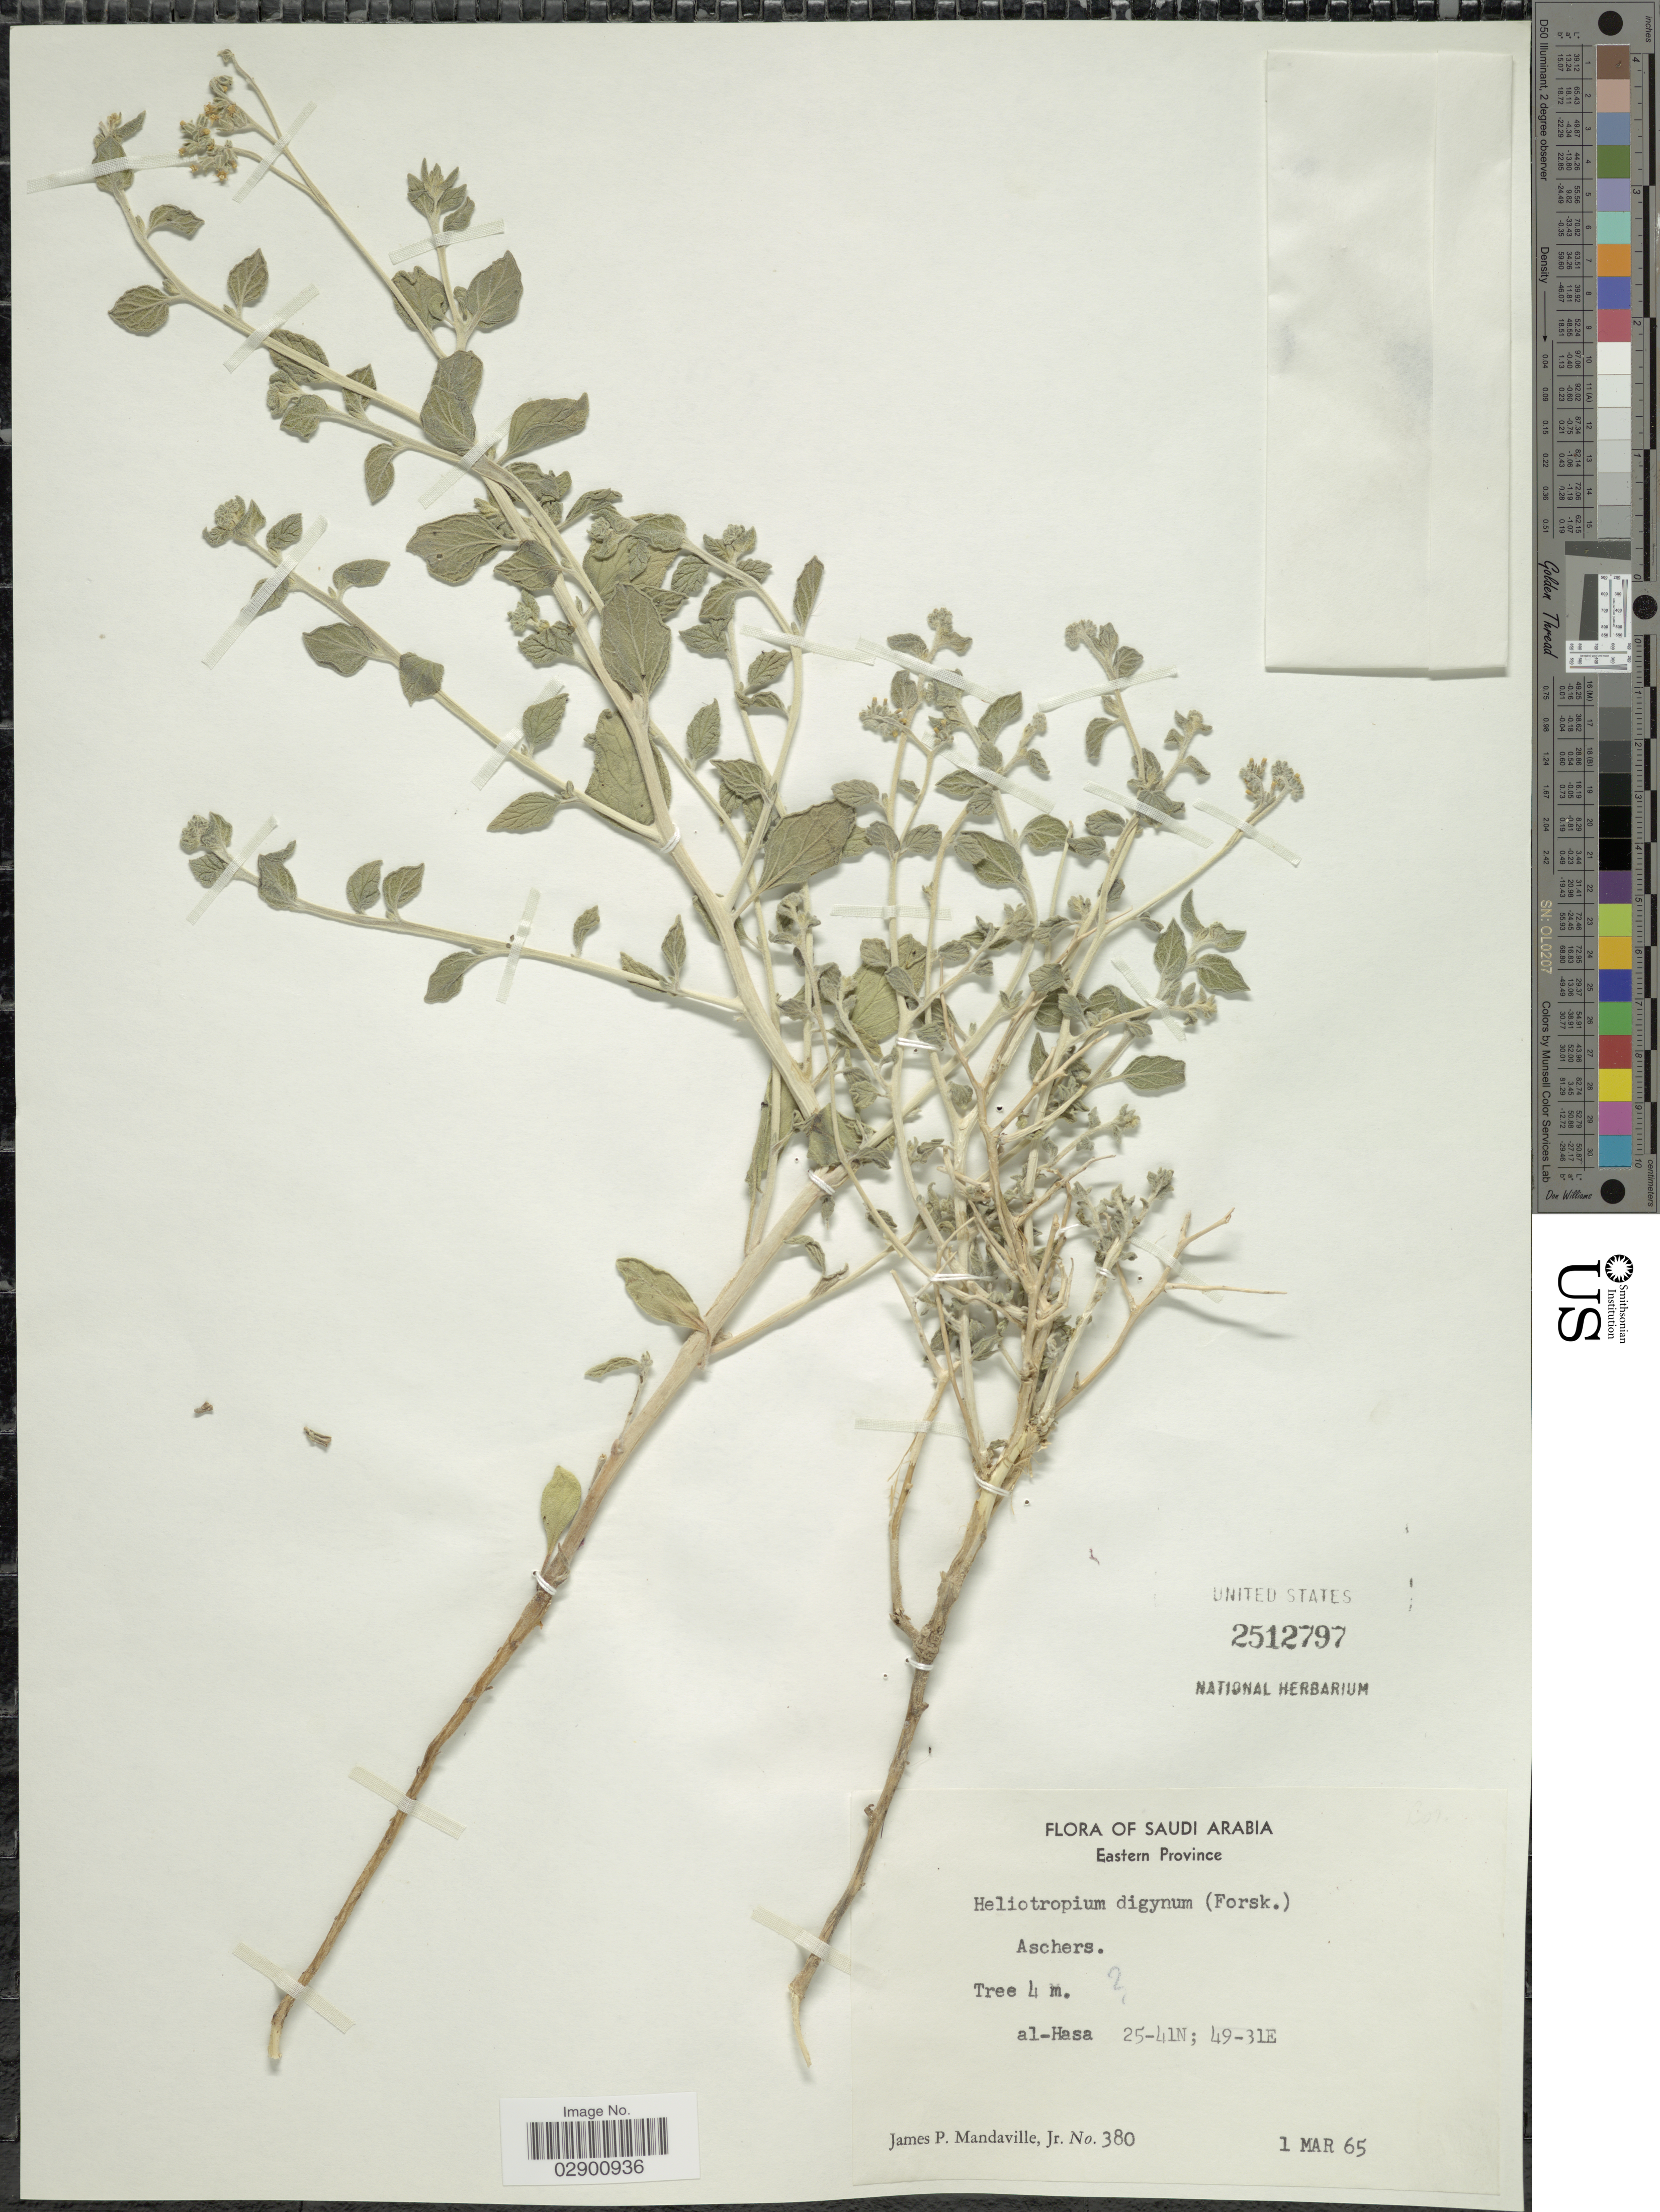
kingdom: Plantae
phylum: Tracheophyta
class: Magnoliopsida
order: Boraginales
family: Heliotropiaceae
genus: Heliotropium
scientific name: Heliotropium digynum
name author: (Forssk.) Asch. ex C. Chr.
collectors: J. Mandaville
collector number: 380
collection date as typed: Transcribed d/m/y: 1/3/65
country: Saudi Arabia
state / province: Ash Sharqiyah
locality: Eastern Province. Al-Hasa.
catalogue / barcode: US 2512797